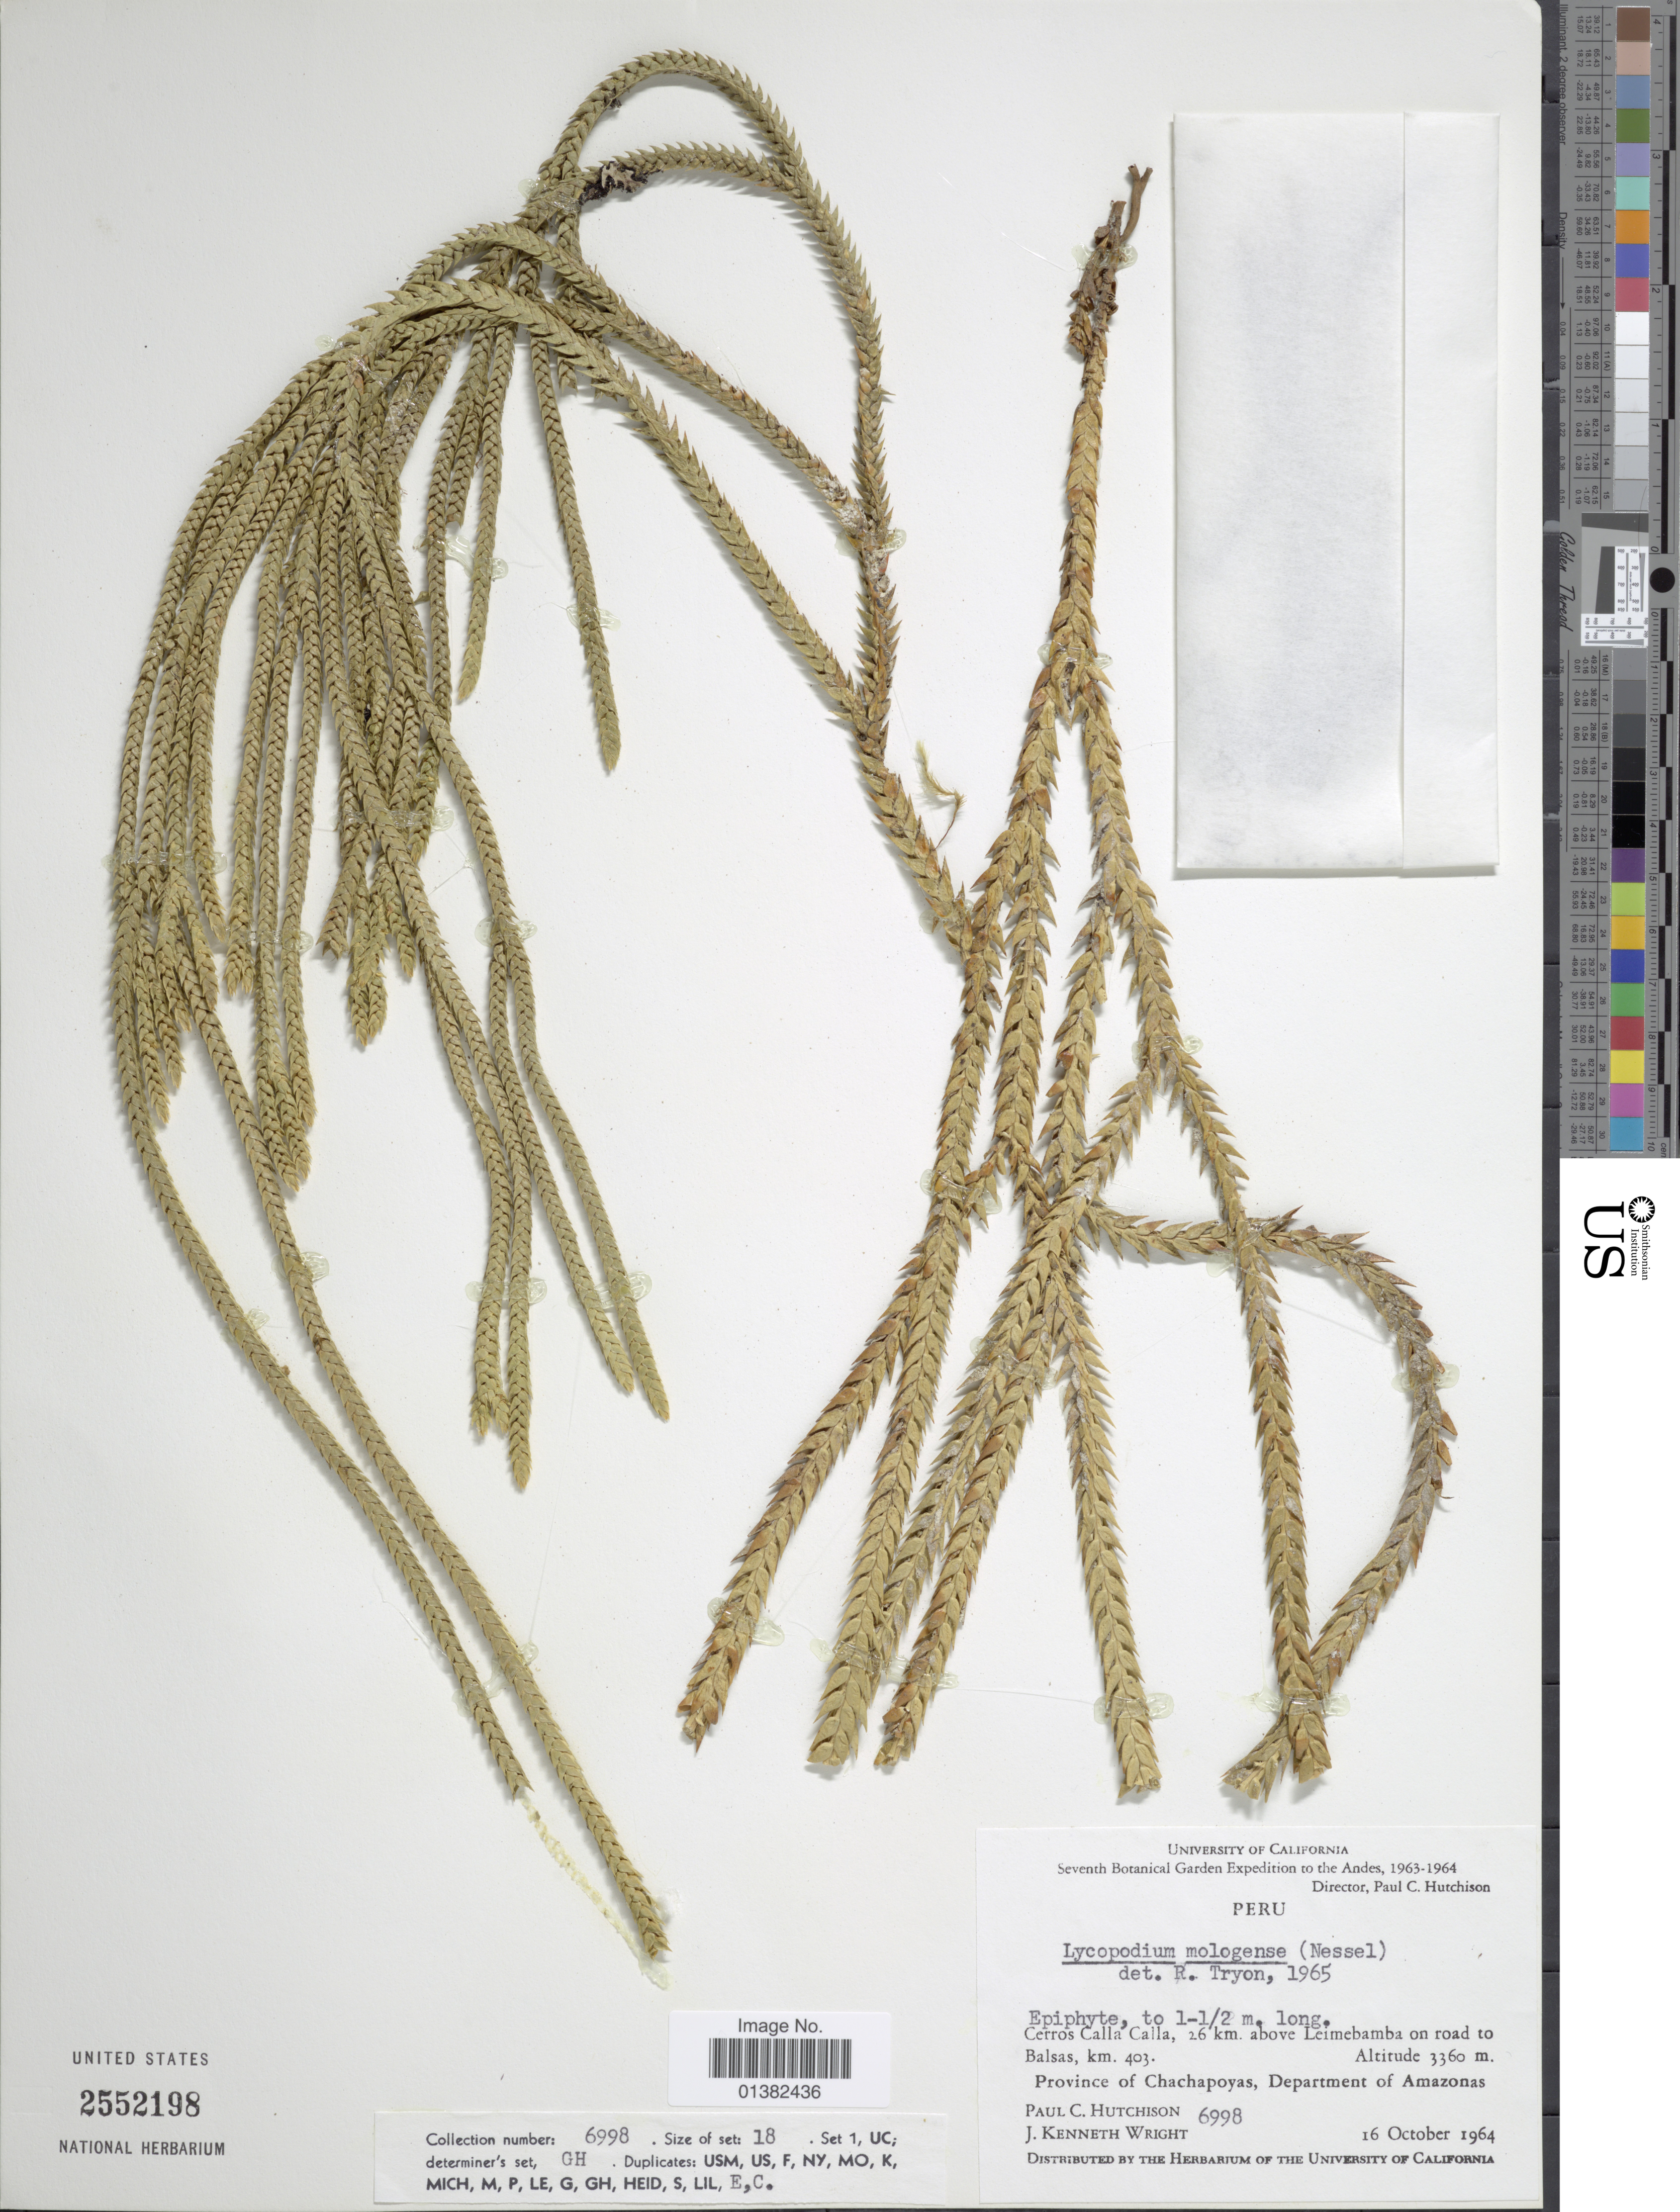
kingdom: Plantae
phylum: Tracheophyta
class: Lycopodiopsida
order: Lycopodiales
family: Lycopodiaceae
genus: Phlegmariurus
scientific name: Phlegmariurus echinatus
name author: (Spring) B. Øllg.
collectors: P. C. Hutchison & J. K. Wright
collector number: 6998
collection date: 1964-10-16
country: Peru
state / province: Amazonas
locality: Cerros Calla Calla, 26 km. above Leimebamba on road to Balsas, km. 403, Province of Chachapoyas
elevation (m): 3360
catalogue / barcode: US 2552198